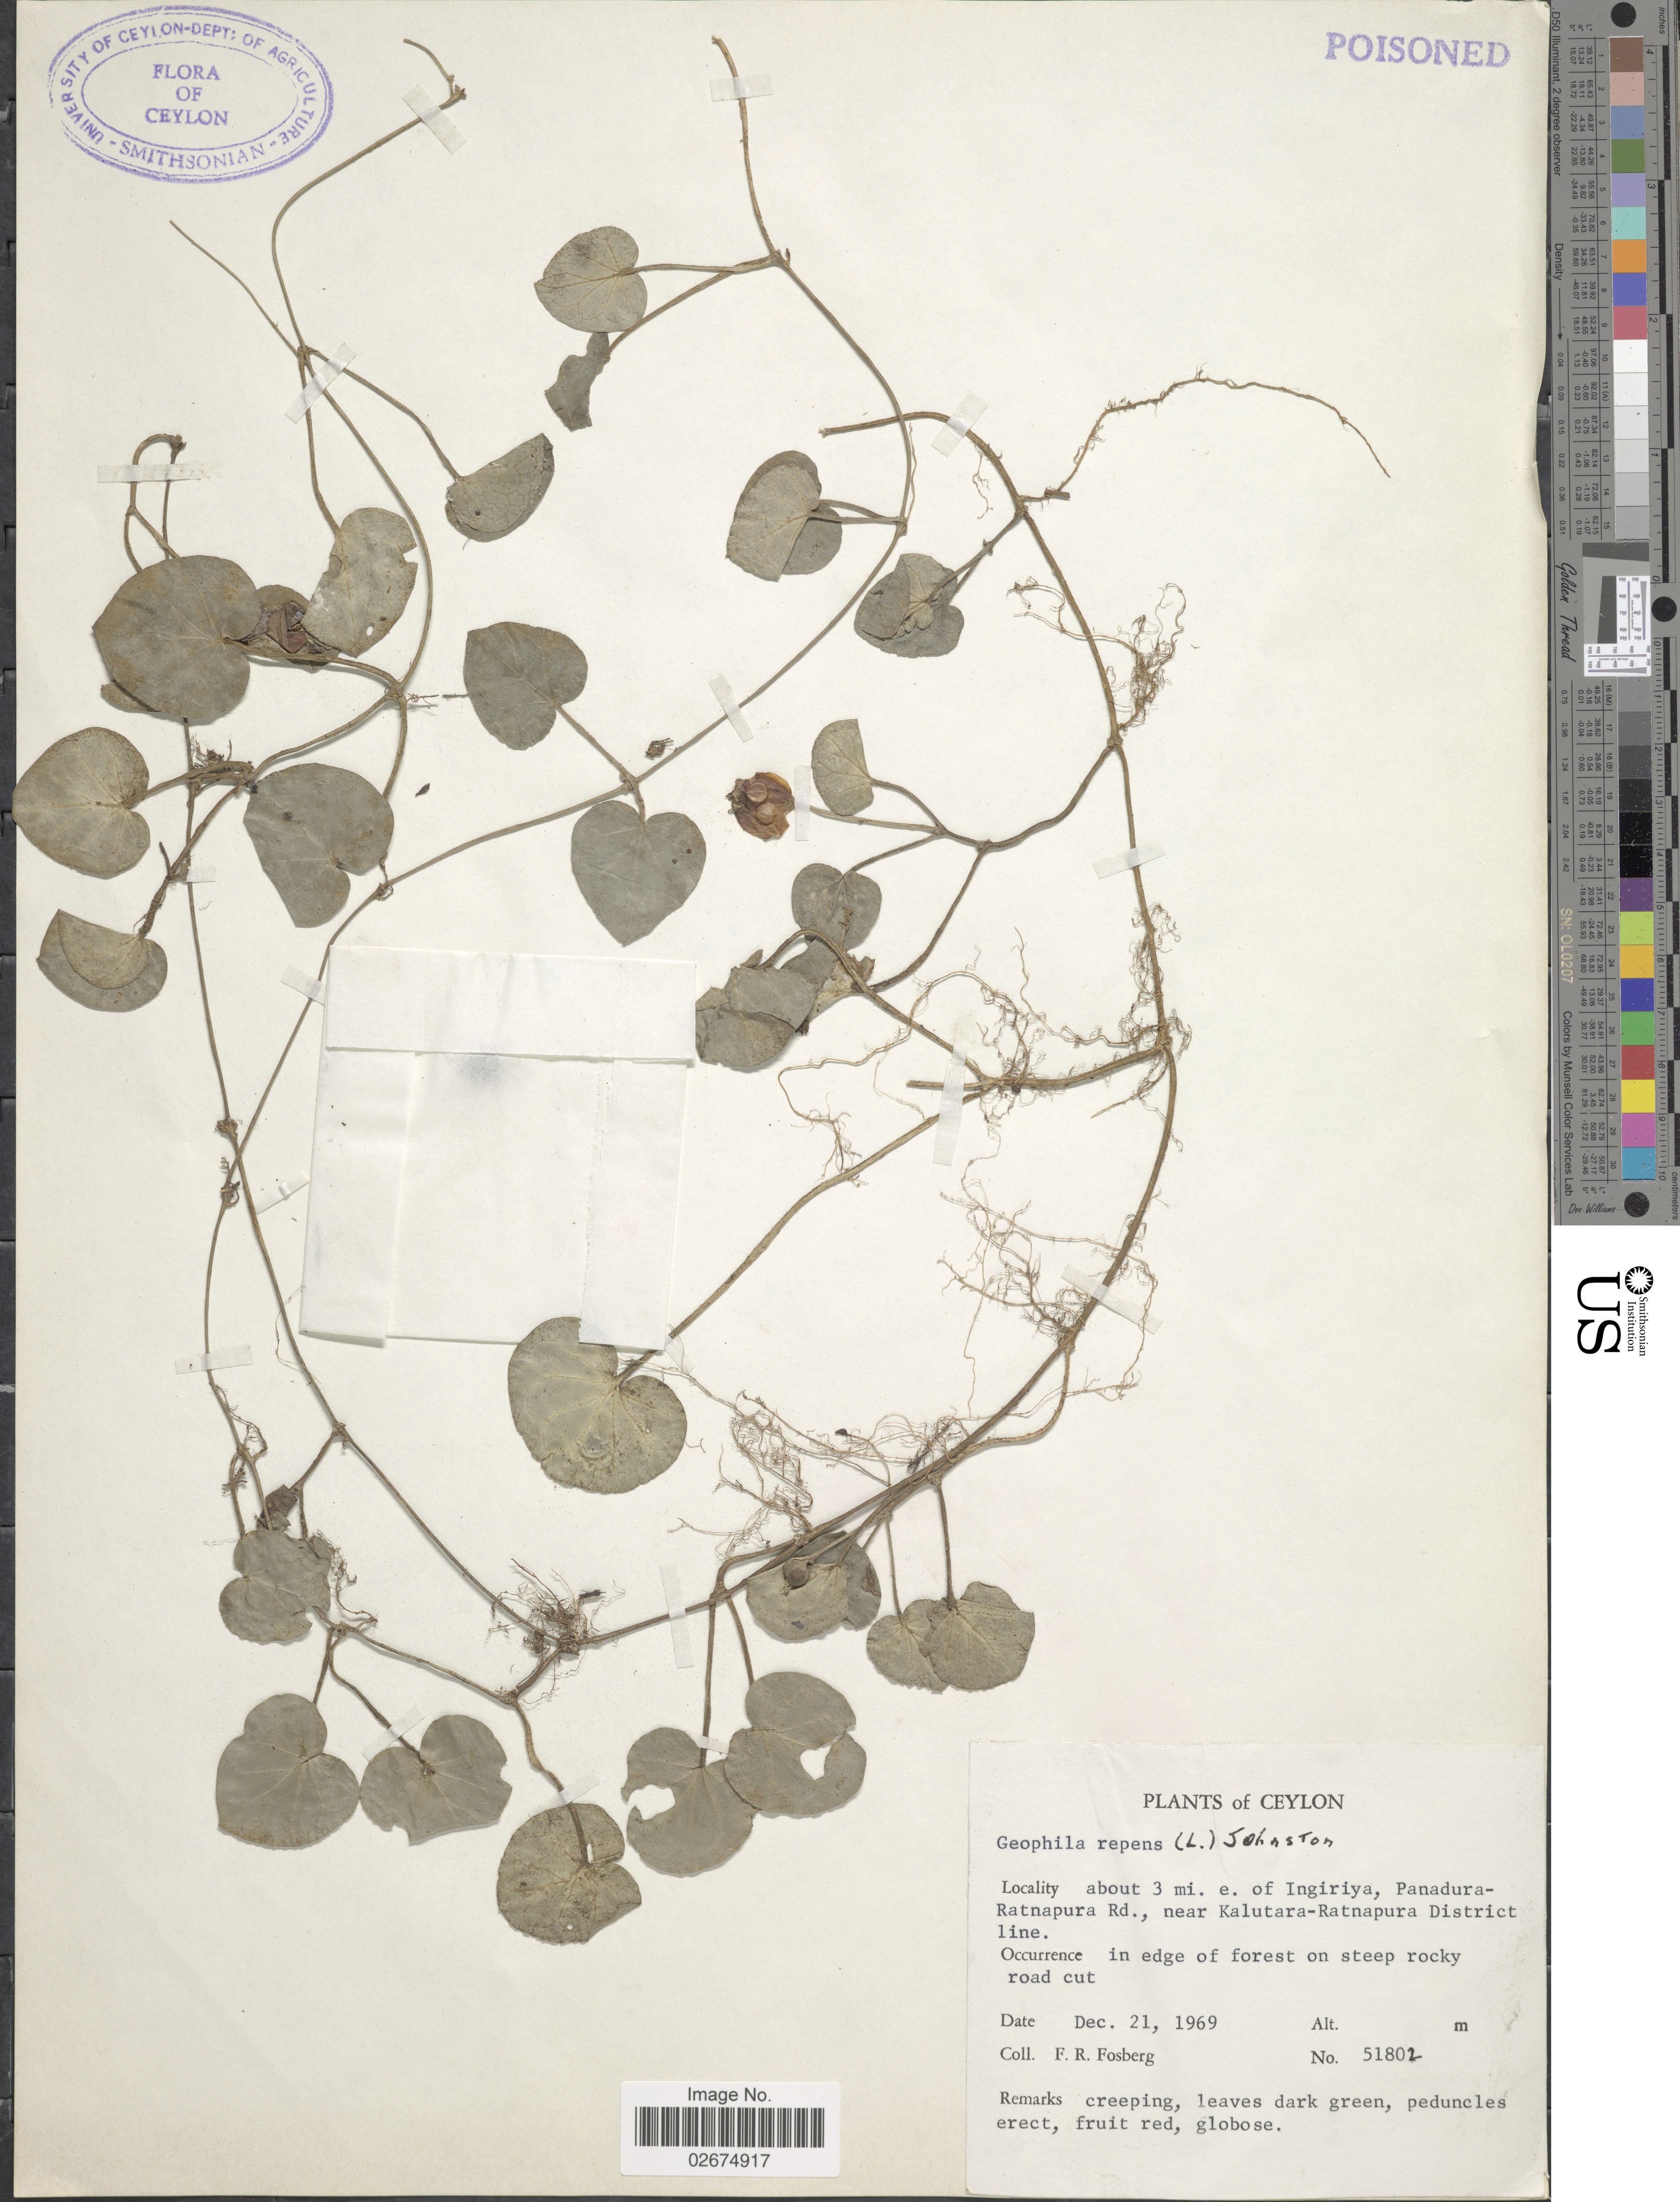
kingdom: Plantae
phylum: Tracheophyta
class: Magnoliopsida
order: Gentianales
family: Rubiaceae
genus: Geophila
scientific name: Geophila repens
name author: (L.) I.M. Johnst.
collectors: F. R. Fosberg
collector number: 51802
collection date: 1969-12-21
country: Sri Lanka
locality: Ceylon. about 3 mi. e. of Ingiriyam Panadura-Ratnapura Rd., near Kalutara-Ratnapura District line